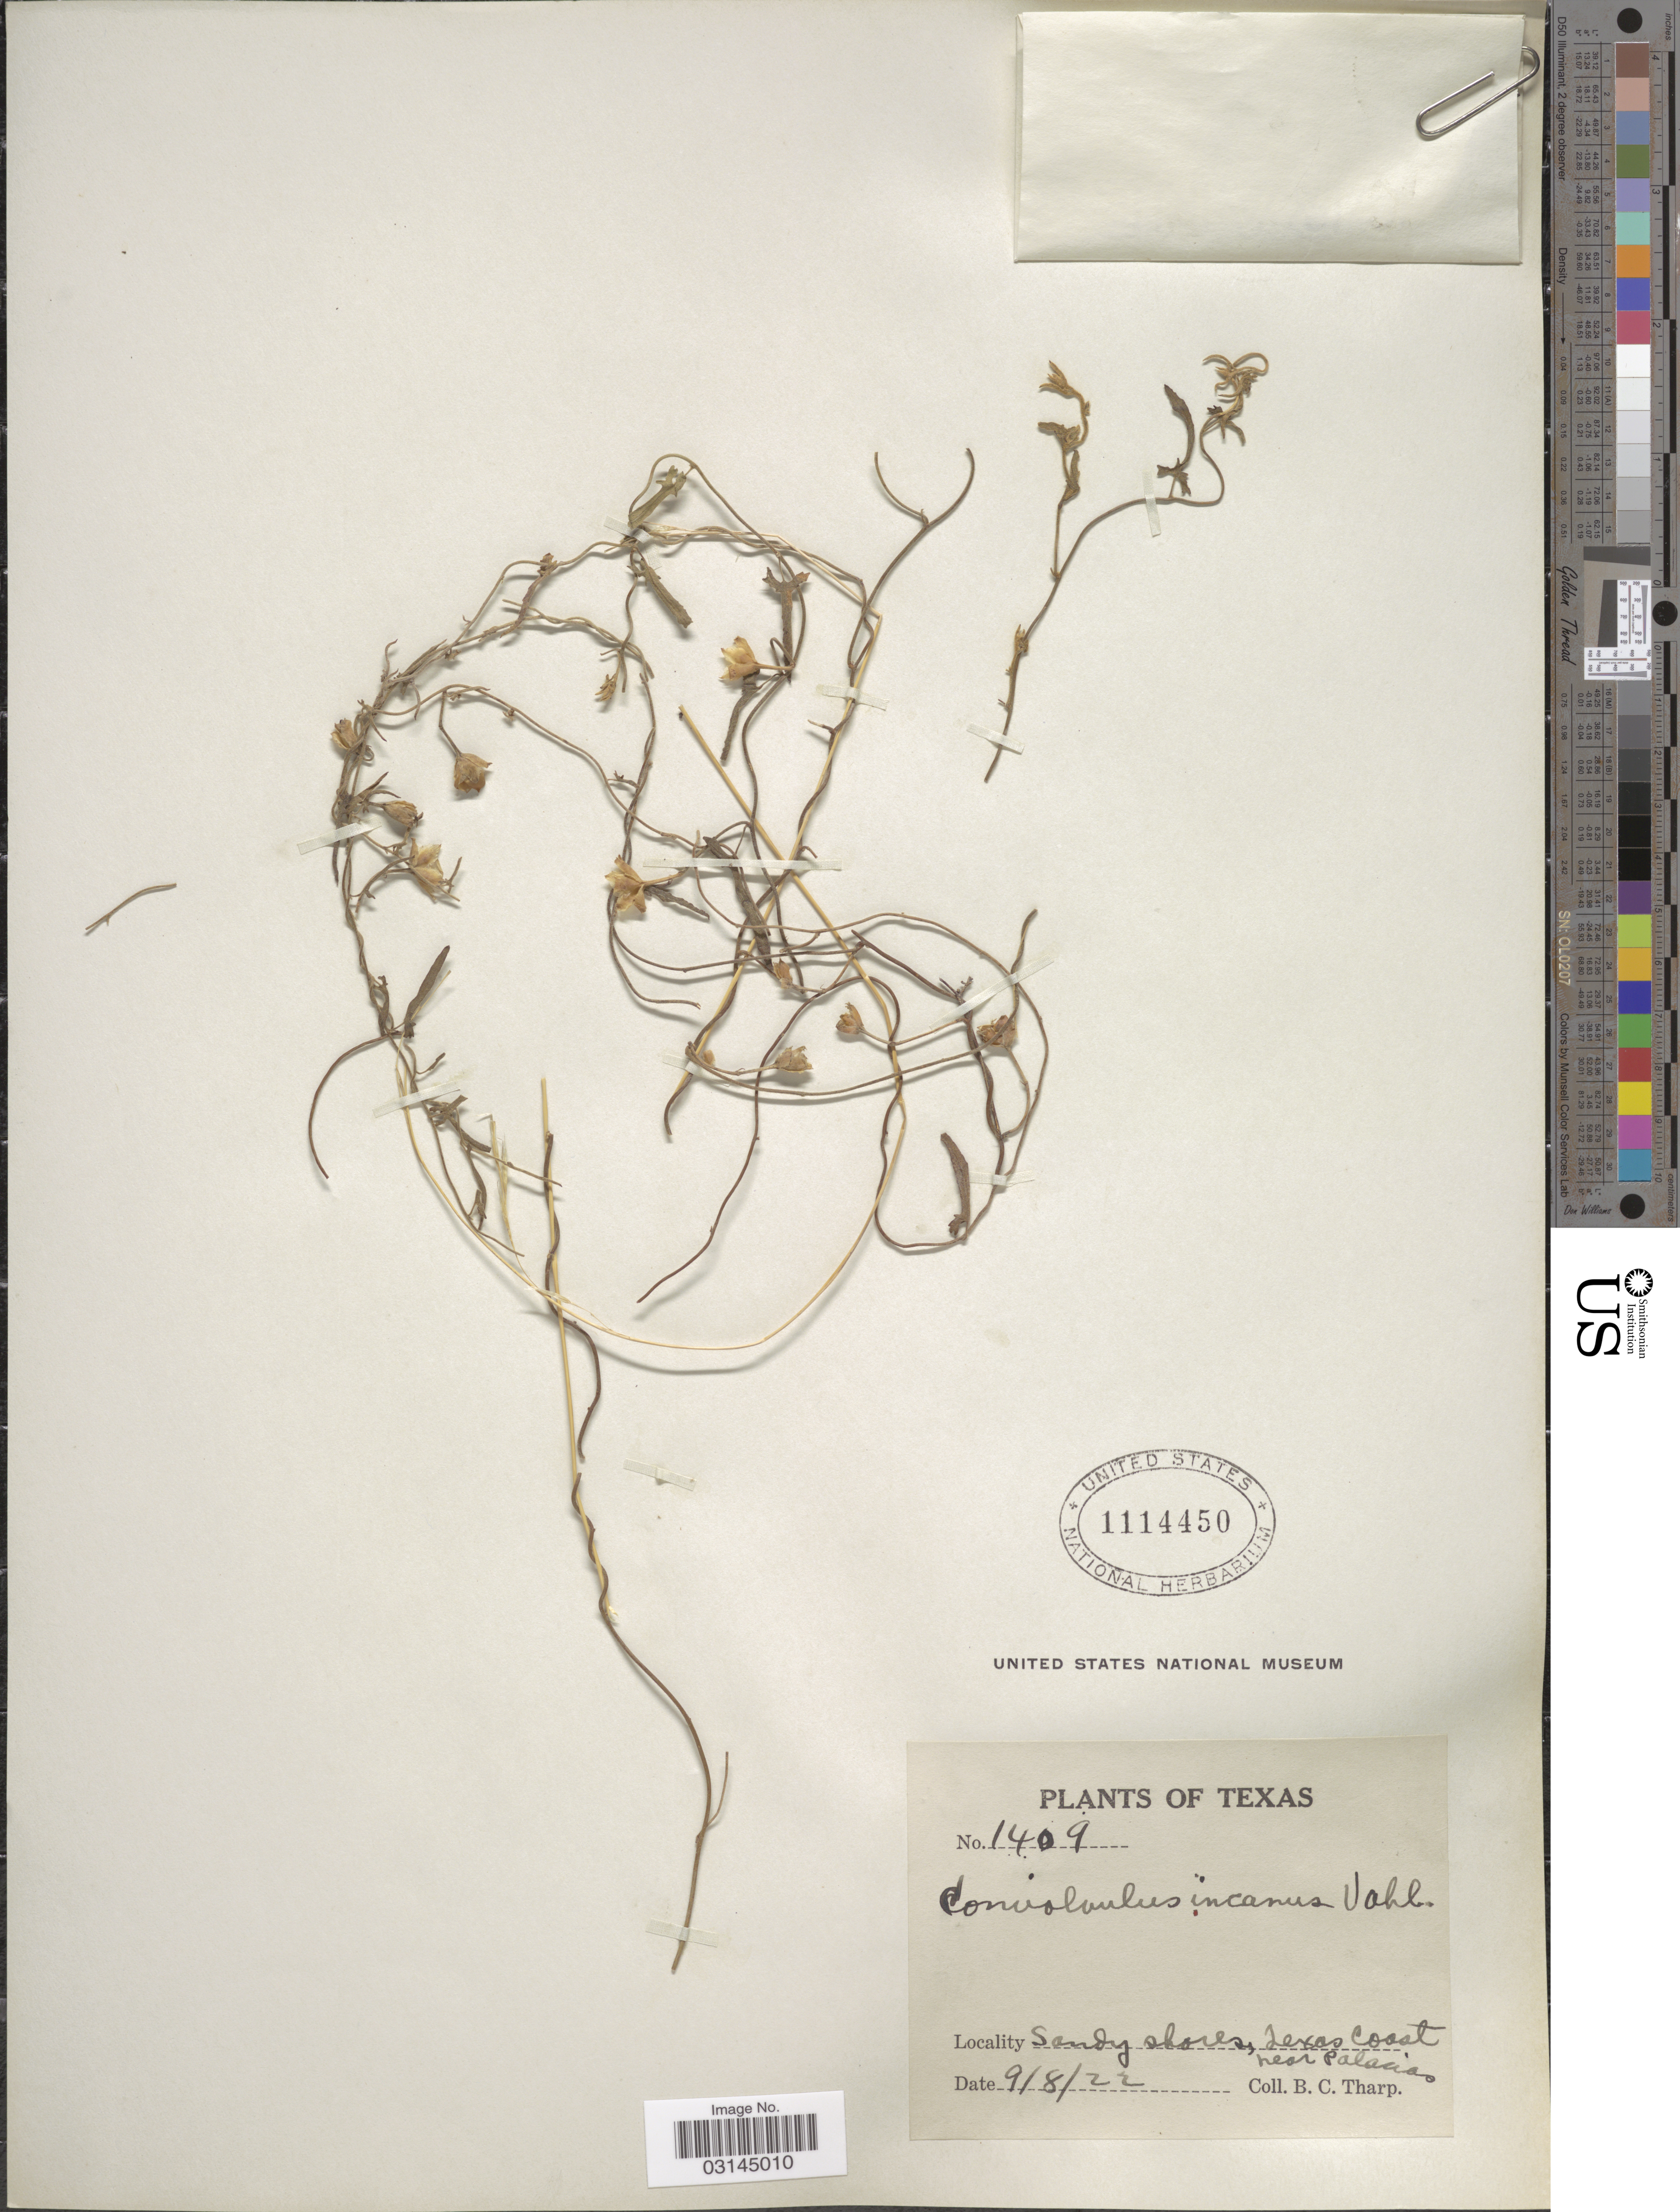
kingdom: Plantae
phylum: Tracheophyta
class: Magnoliopsida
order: Solanales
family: Convolvulaceae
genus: Convolvulus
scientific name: Convolvulus incanus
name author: Vahl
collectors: B. C. Tharp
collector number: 1409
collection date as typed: Transcribed d/m/y: 8/9/22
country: United States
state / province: Texas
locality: Texas Coast near Palacios.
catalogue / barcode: US 1114450